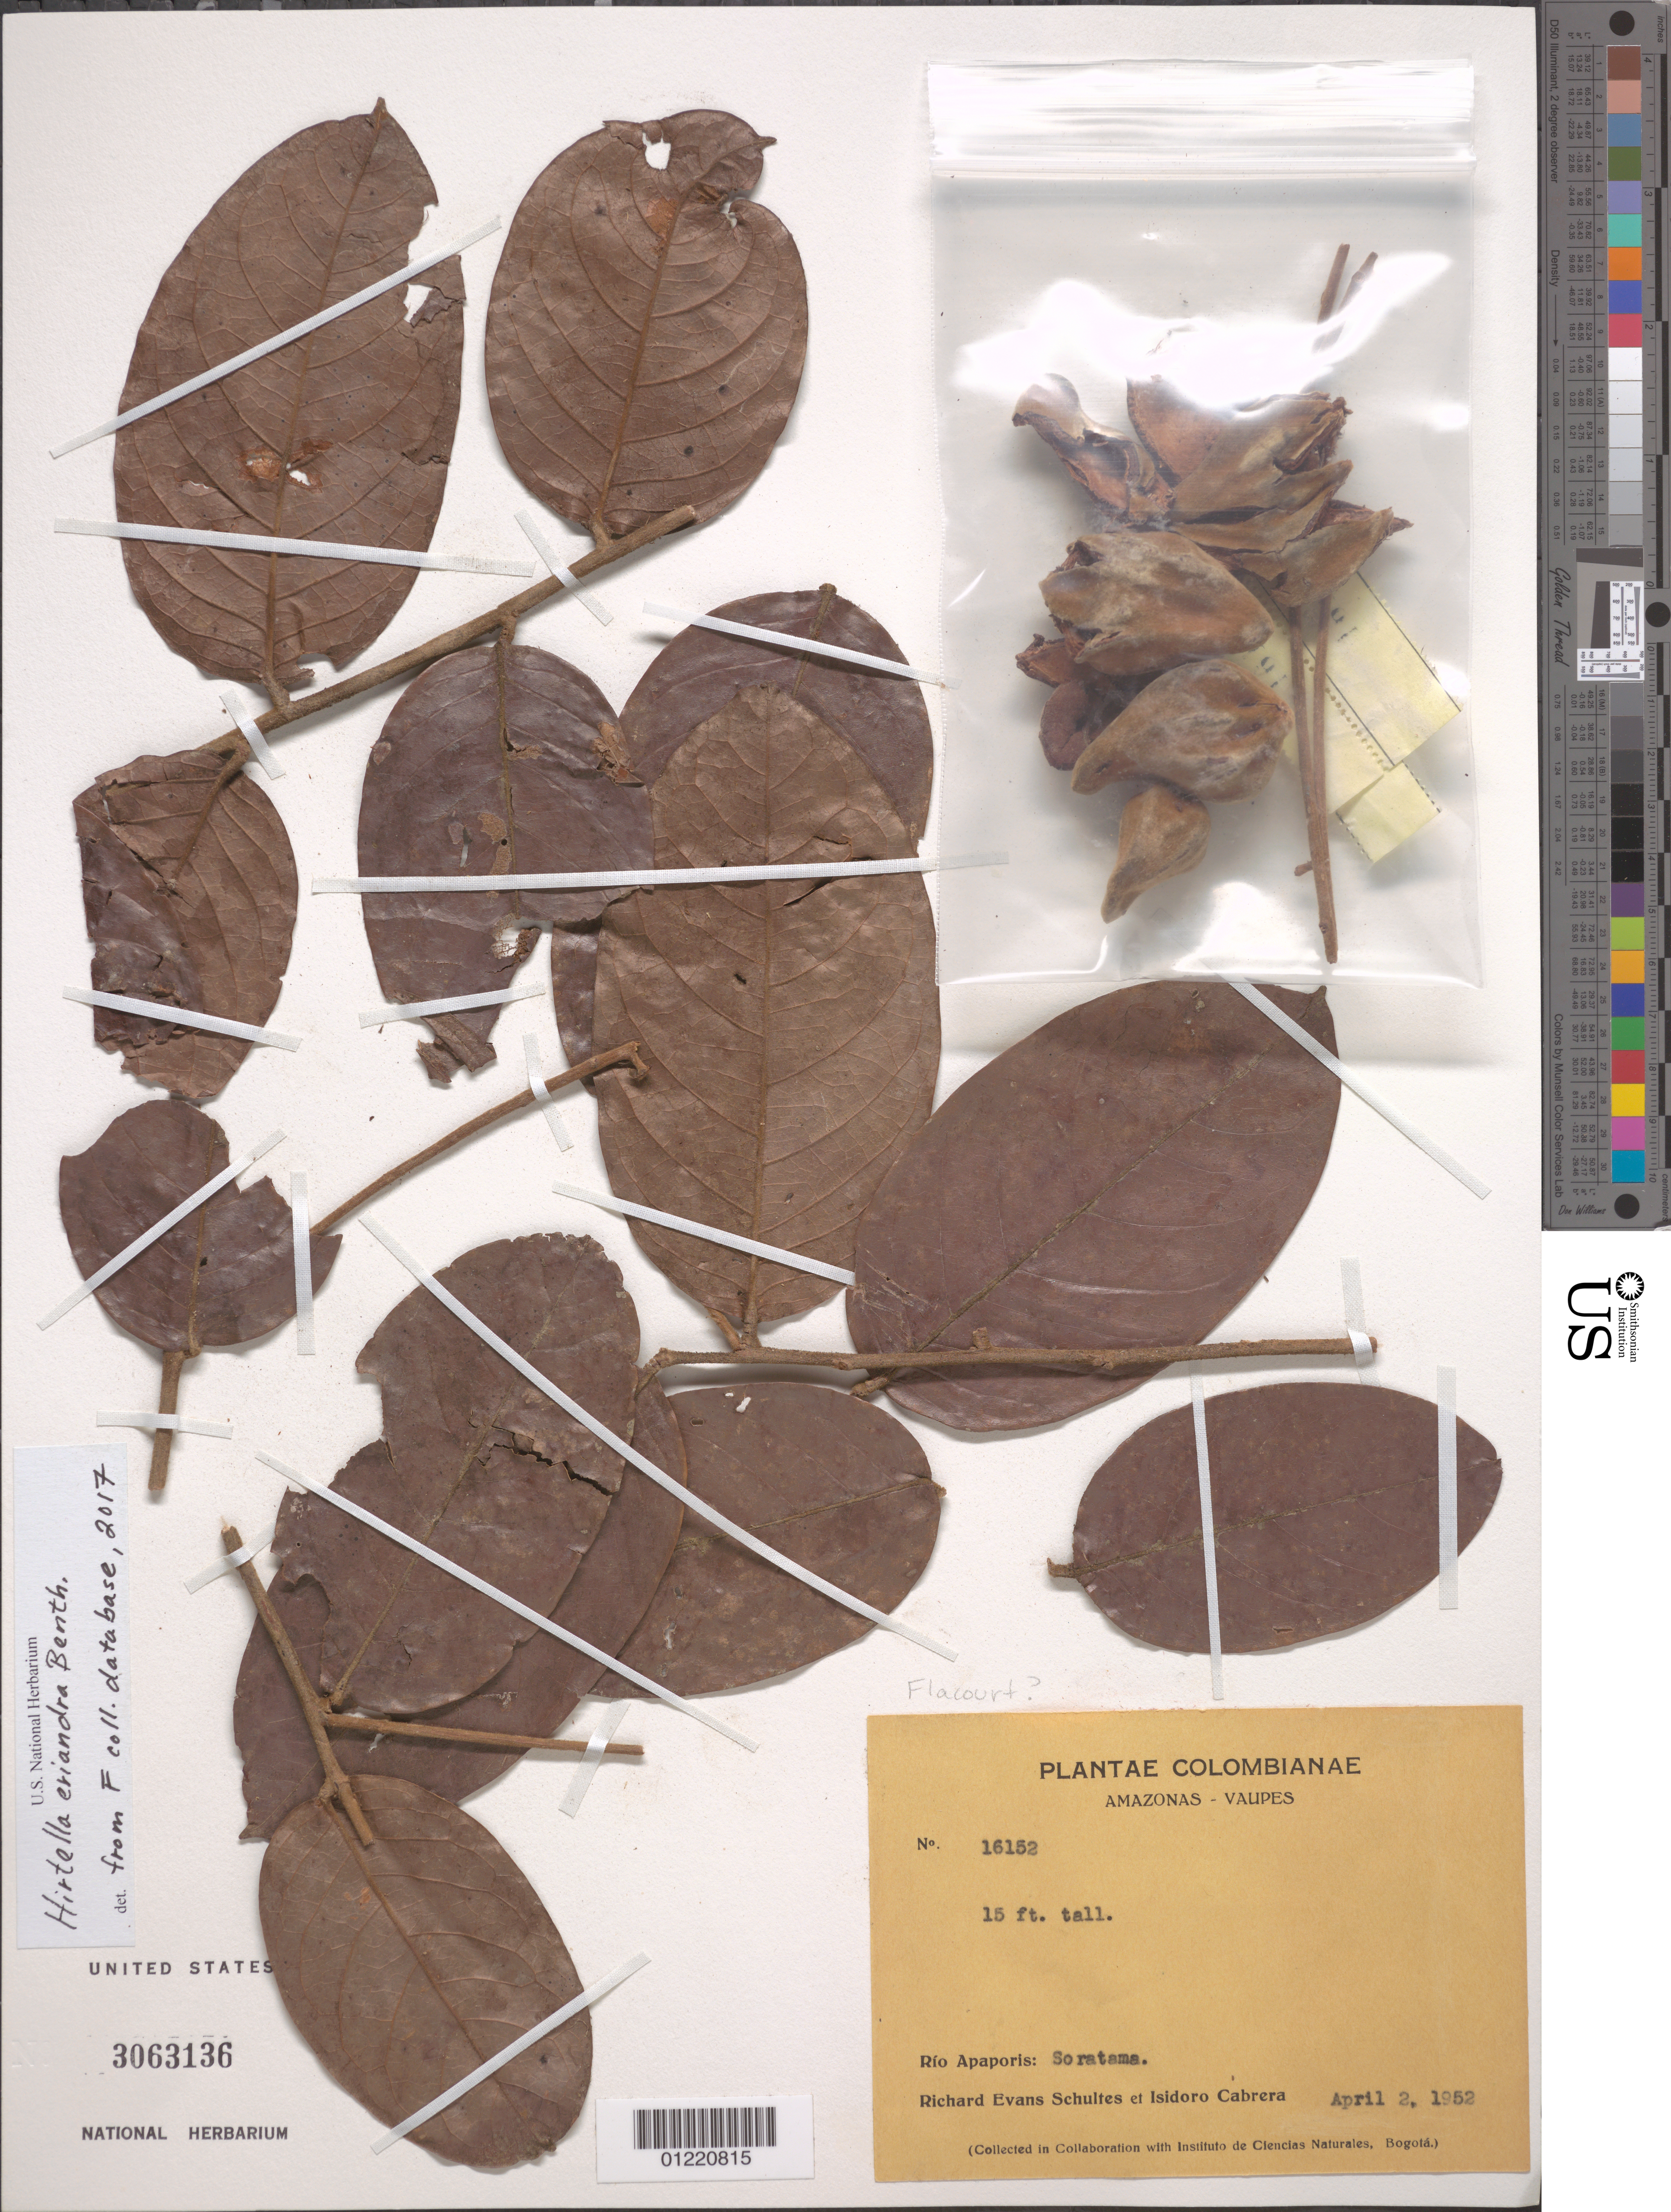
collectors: R. E. Schultes & I. Cabrera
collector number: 16152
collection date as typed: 02 Apr 1952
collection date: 1952-04-02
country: Colombia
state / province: Vaupés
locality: Rio Apaporis: Soratama.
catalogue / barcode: US 3063136